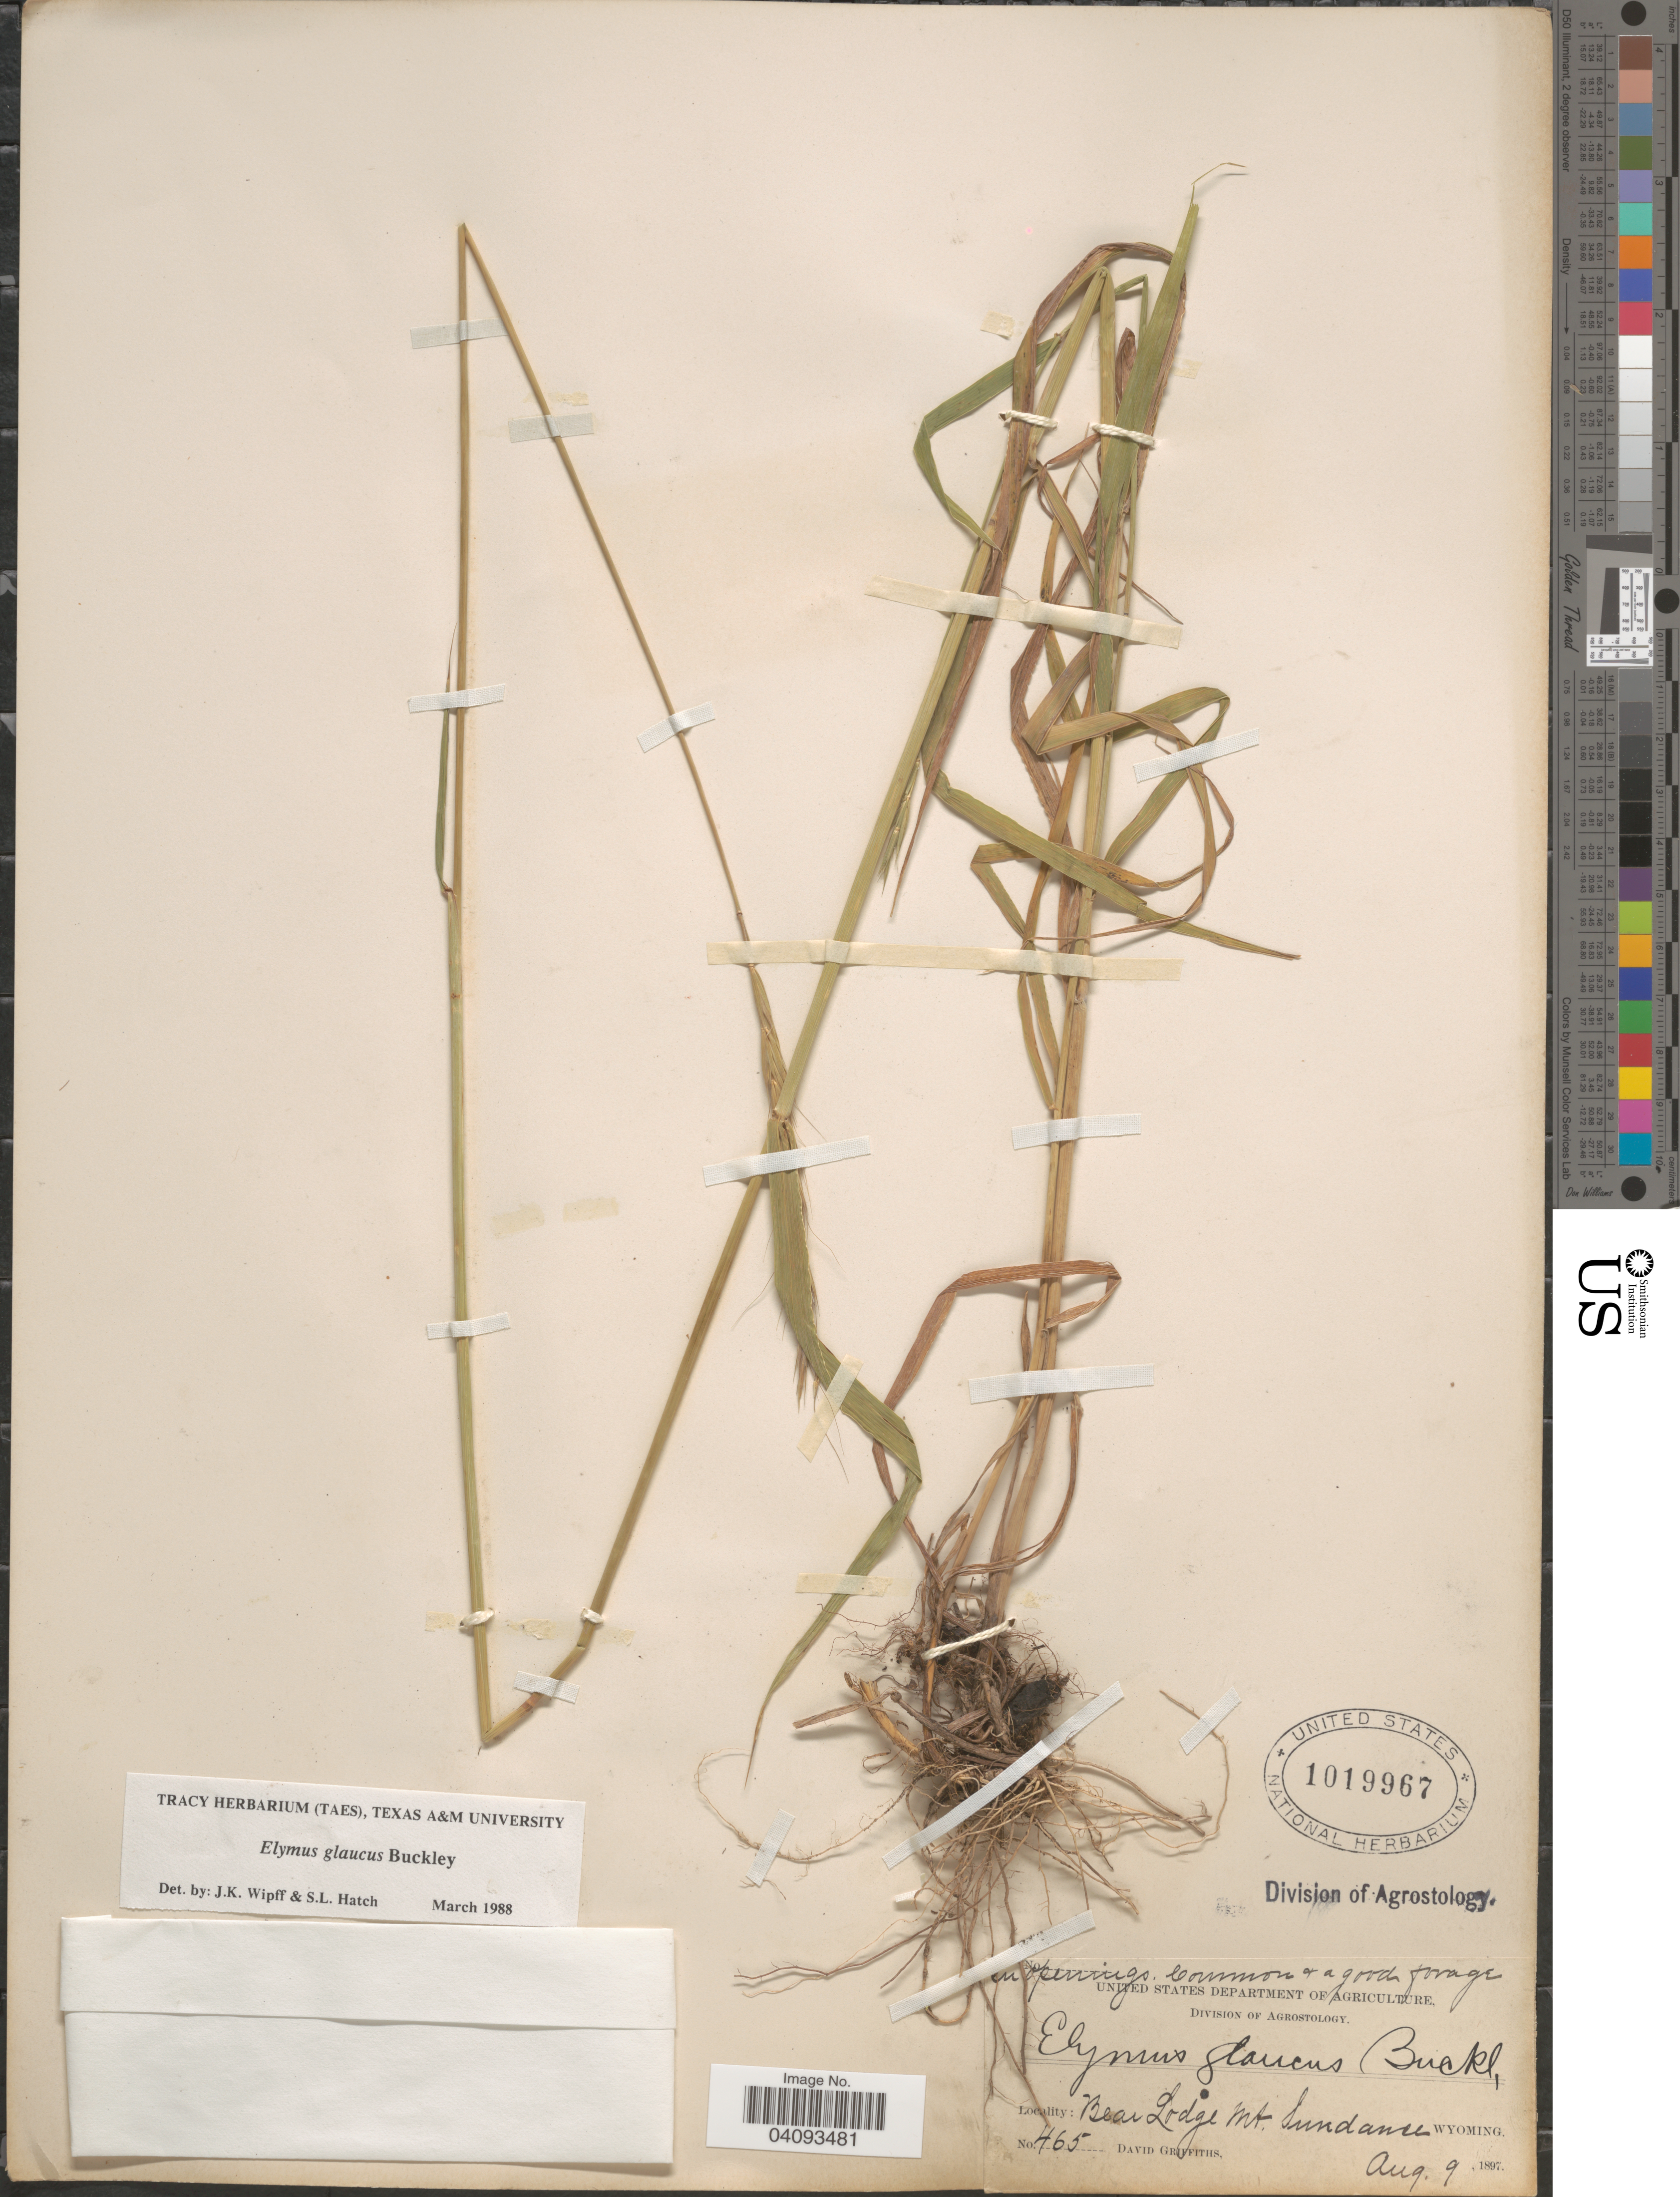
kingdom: Plantae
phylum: Tracheophyta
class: Liliopsida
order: Poales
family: Poaceae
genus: Elymus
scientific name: Elymus glaucus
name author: Buckley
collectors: D. Griffiths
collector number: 465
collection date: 1897-08-09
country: United States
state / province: Wyoming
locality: Bear Lodge Mt. Sundance.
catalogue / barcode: US 1019967